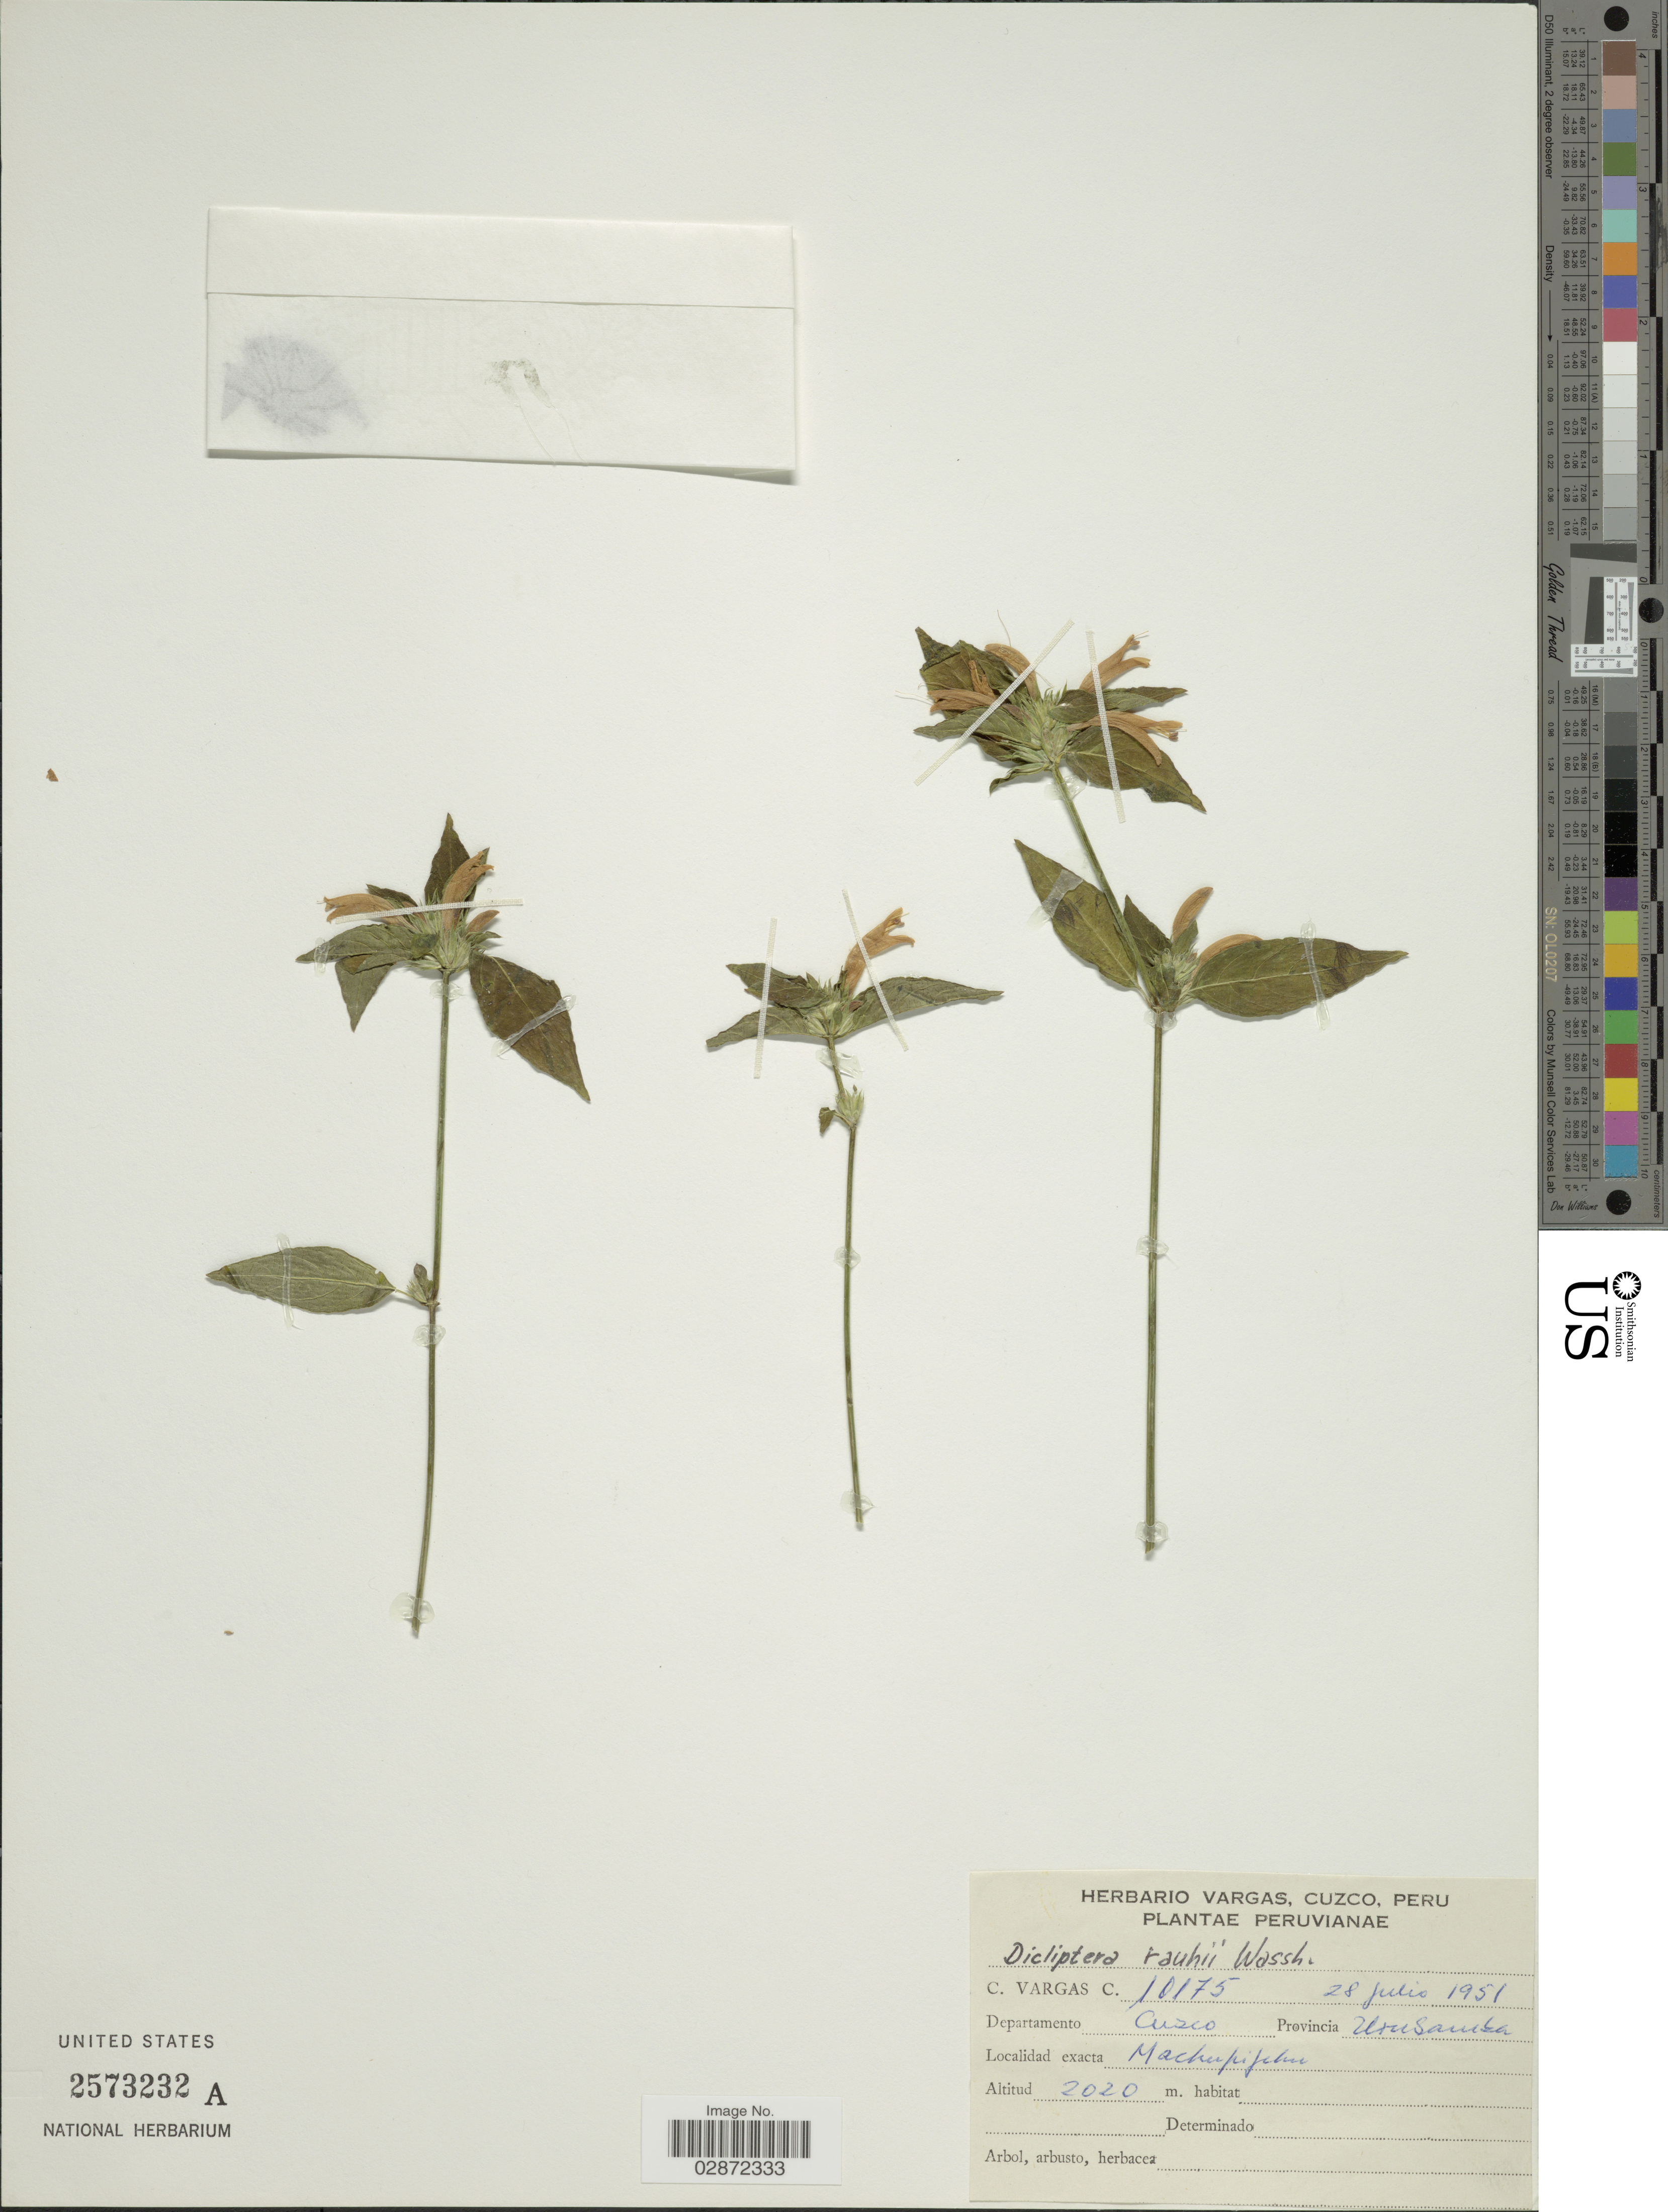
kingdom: Plantae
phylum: Tracheophyta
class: Magnoliopsida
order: Lamiales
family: Acanthaceae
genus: Dicliptera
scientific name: Dicliptera squarrosa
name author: Nees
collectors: C. Vargas Calderón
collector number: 10175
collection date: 1951-06-28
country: Peru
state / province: Cusco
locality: Departamento Cuzco. Provincia Urubamba. Machupicchu.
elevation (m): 2020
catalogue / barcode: US 2573232A